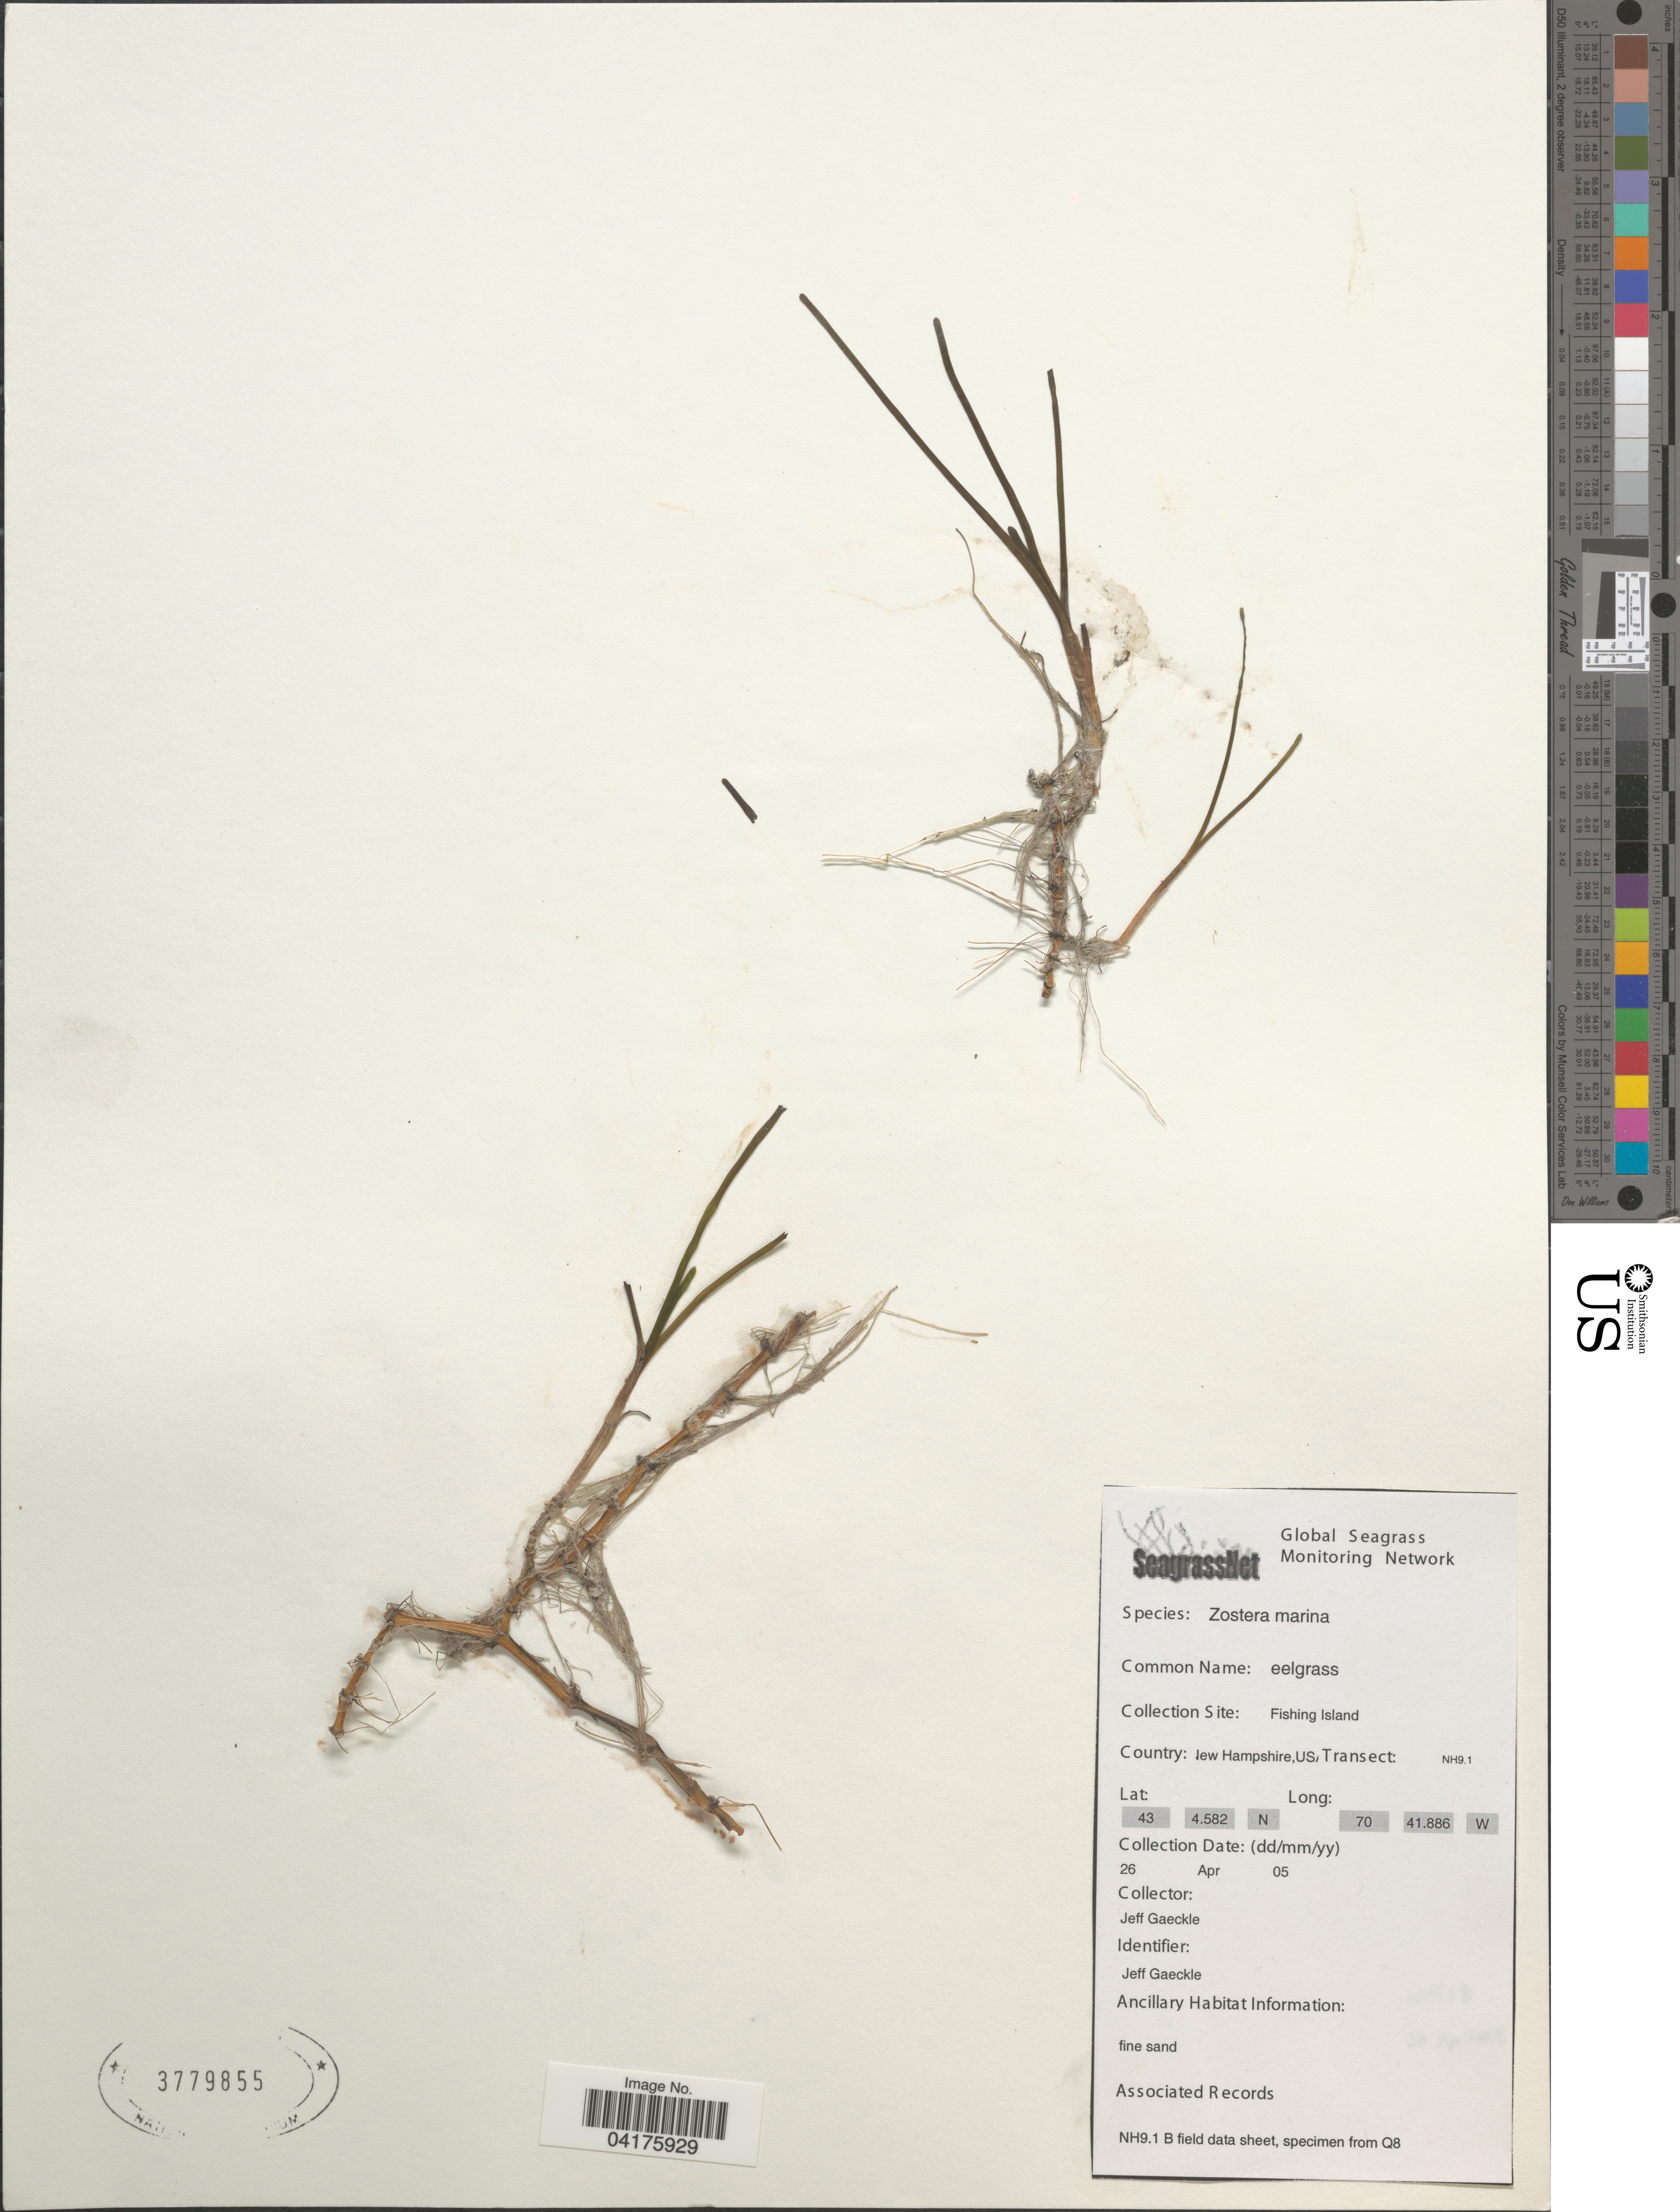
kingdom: Plantae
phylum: Tracheophyta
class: Liliopsida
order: Alismatales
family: Zosteraceae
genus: Zostera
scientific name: Zostera marina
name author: L.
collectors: J. Gaeckle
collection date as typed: Transcribed d/m/y: 26/4/5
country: United States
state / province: New Hampshire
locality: Fishing Island. Transect: NH9.1.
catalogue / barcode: US 3779855